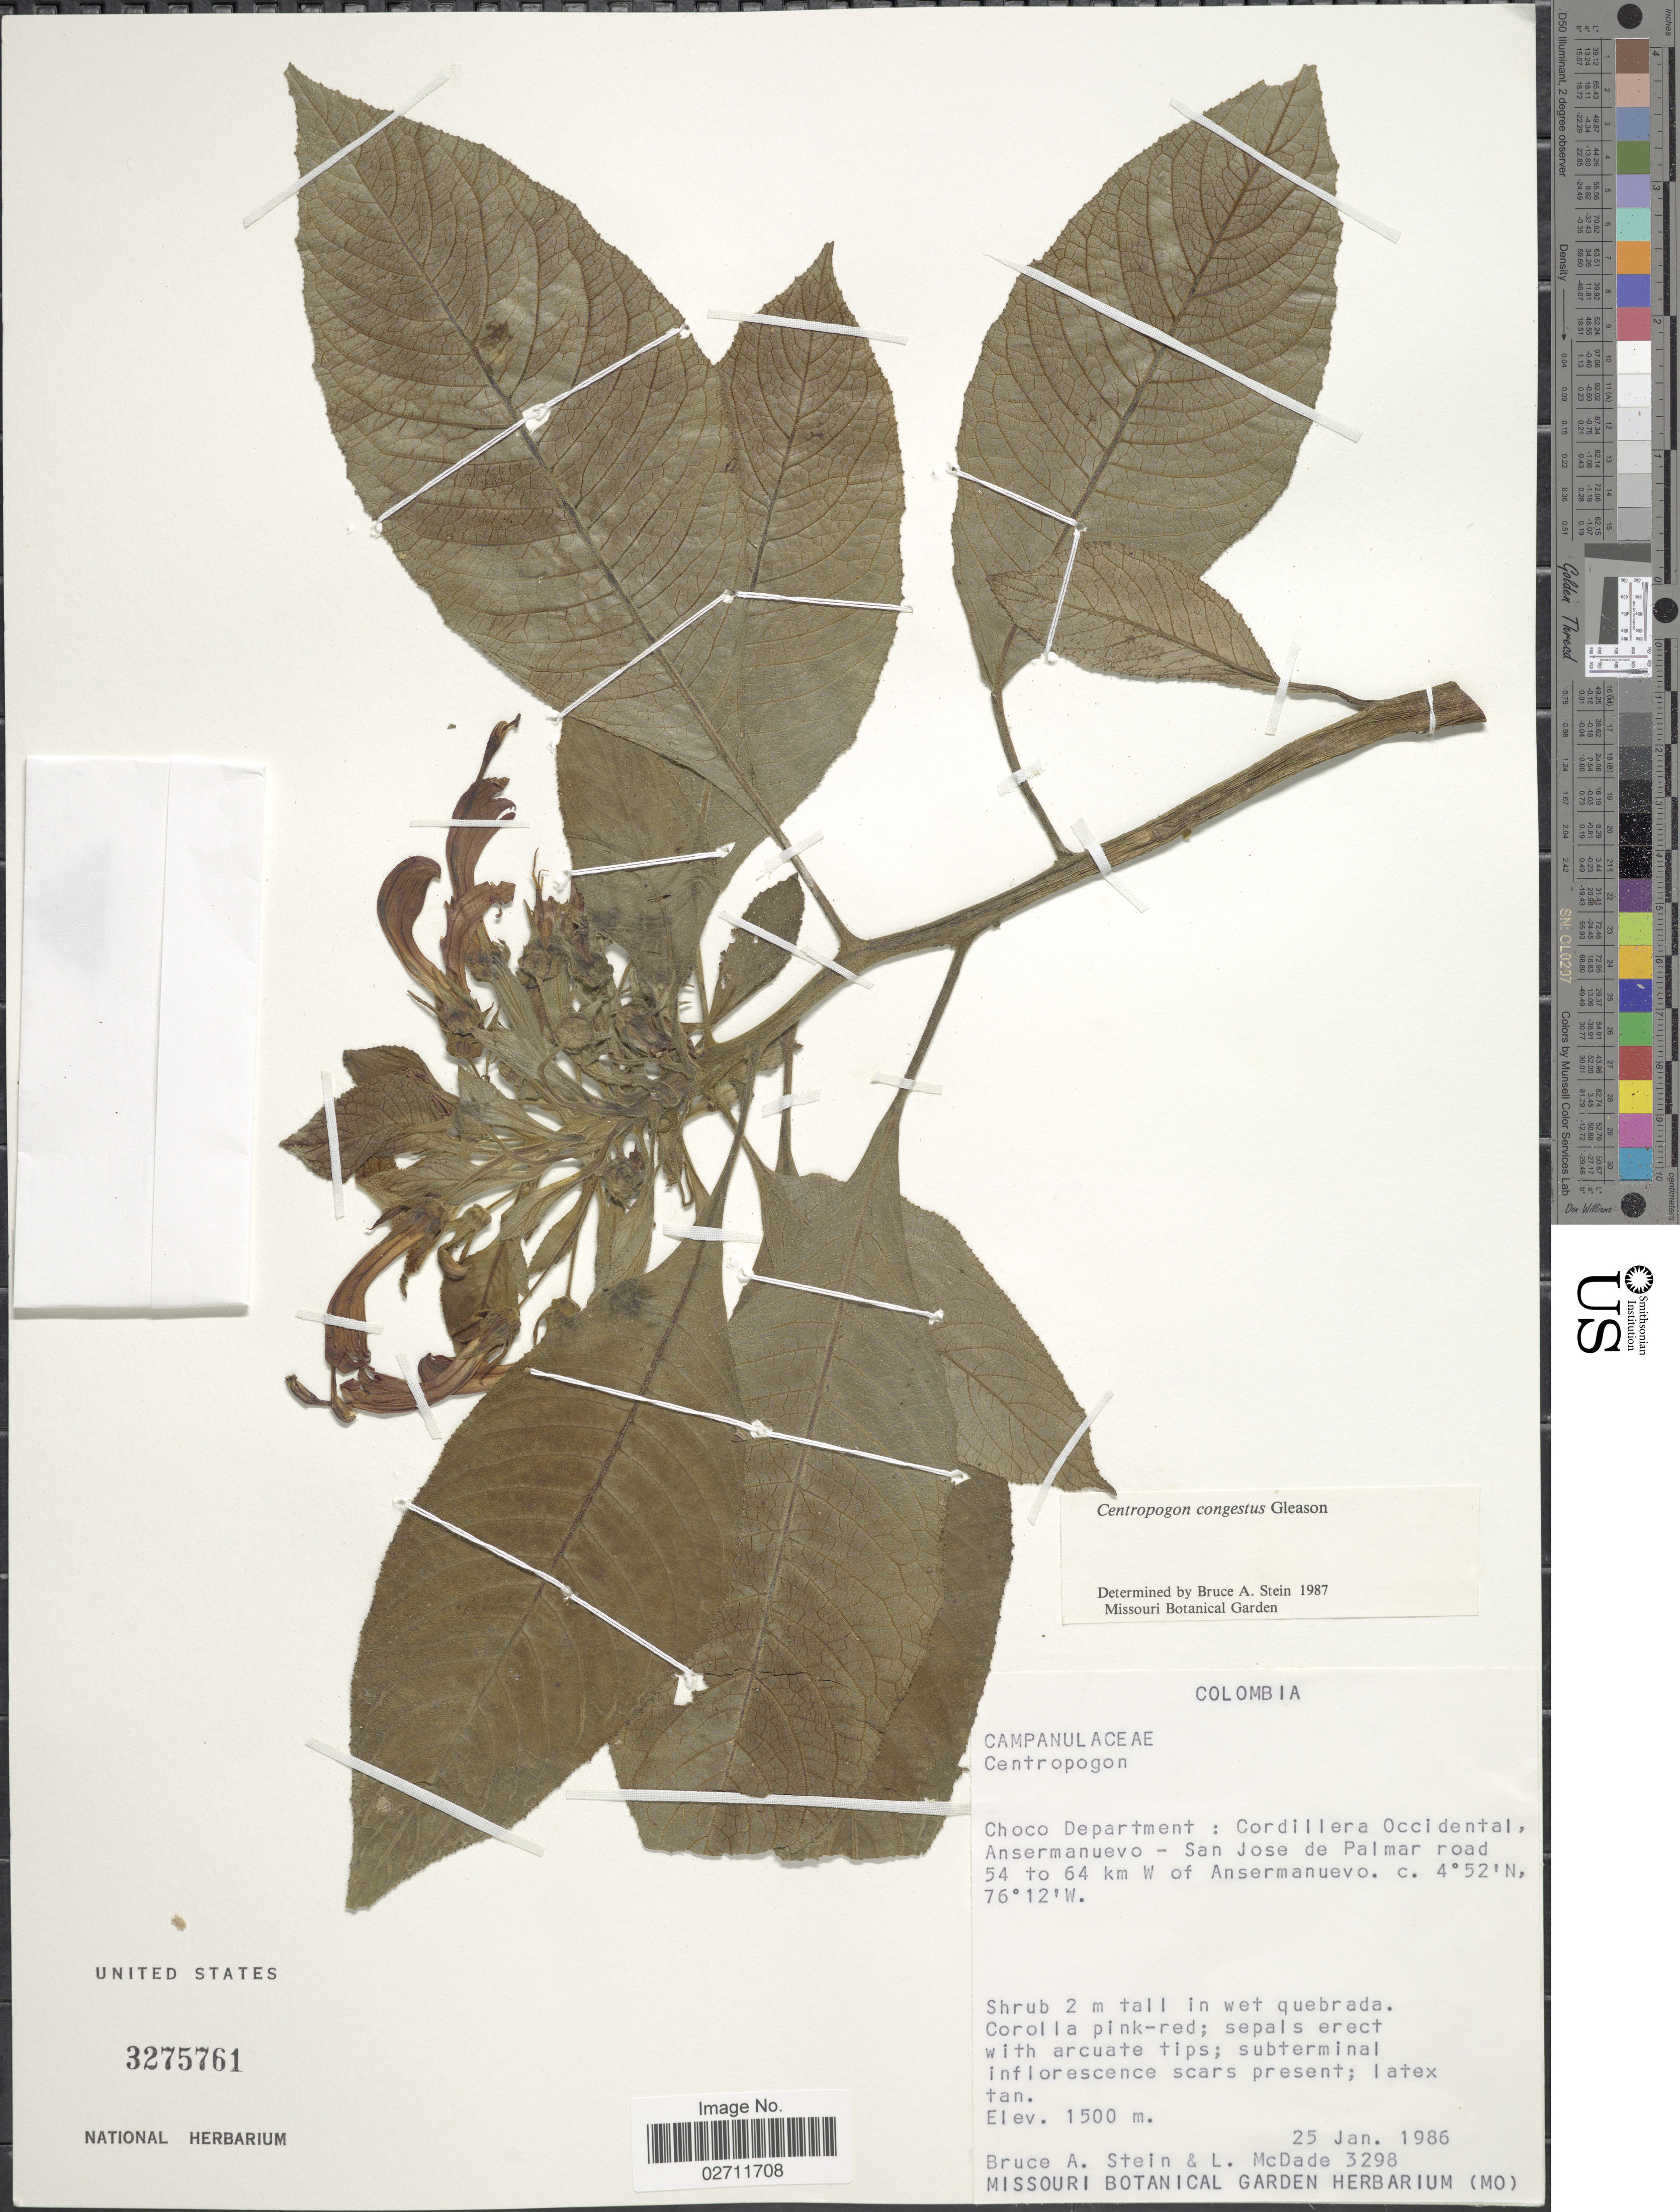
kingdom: Plantae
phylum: Tracheophyta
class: Magnoliopsida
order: Asterales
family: Campanulaceae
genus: Centropogon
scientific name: Centropogon congestus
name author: Gleason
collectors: B. A. Stein & L. McDade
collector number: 3298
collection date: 1986-01-25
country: Colombia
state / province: Chocó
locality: Cordillera Occidental, Ansermanuevo - San Jose de Palmar road 54 to 64 km W of Ansermanuevo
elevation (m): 1500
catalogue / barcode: US 3275761